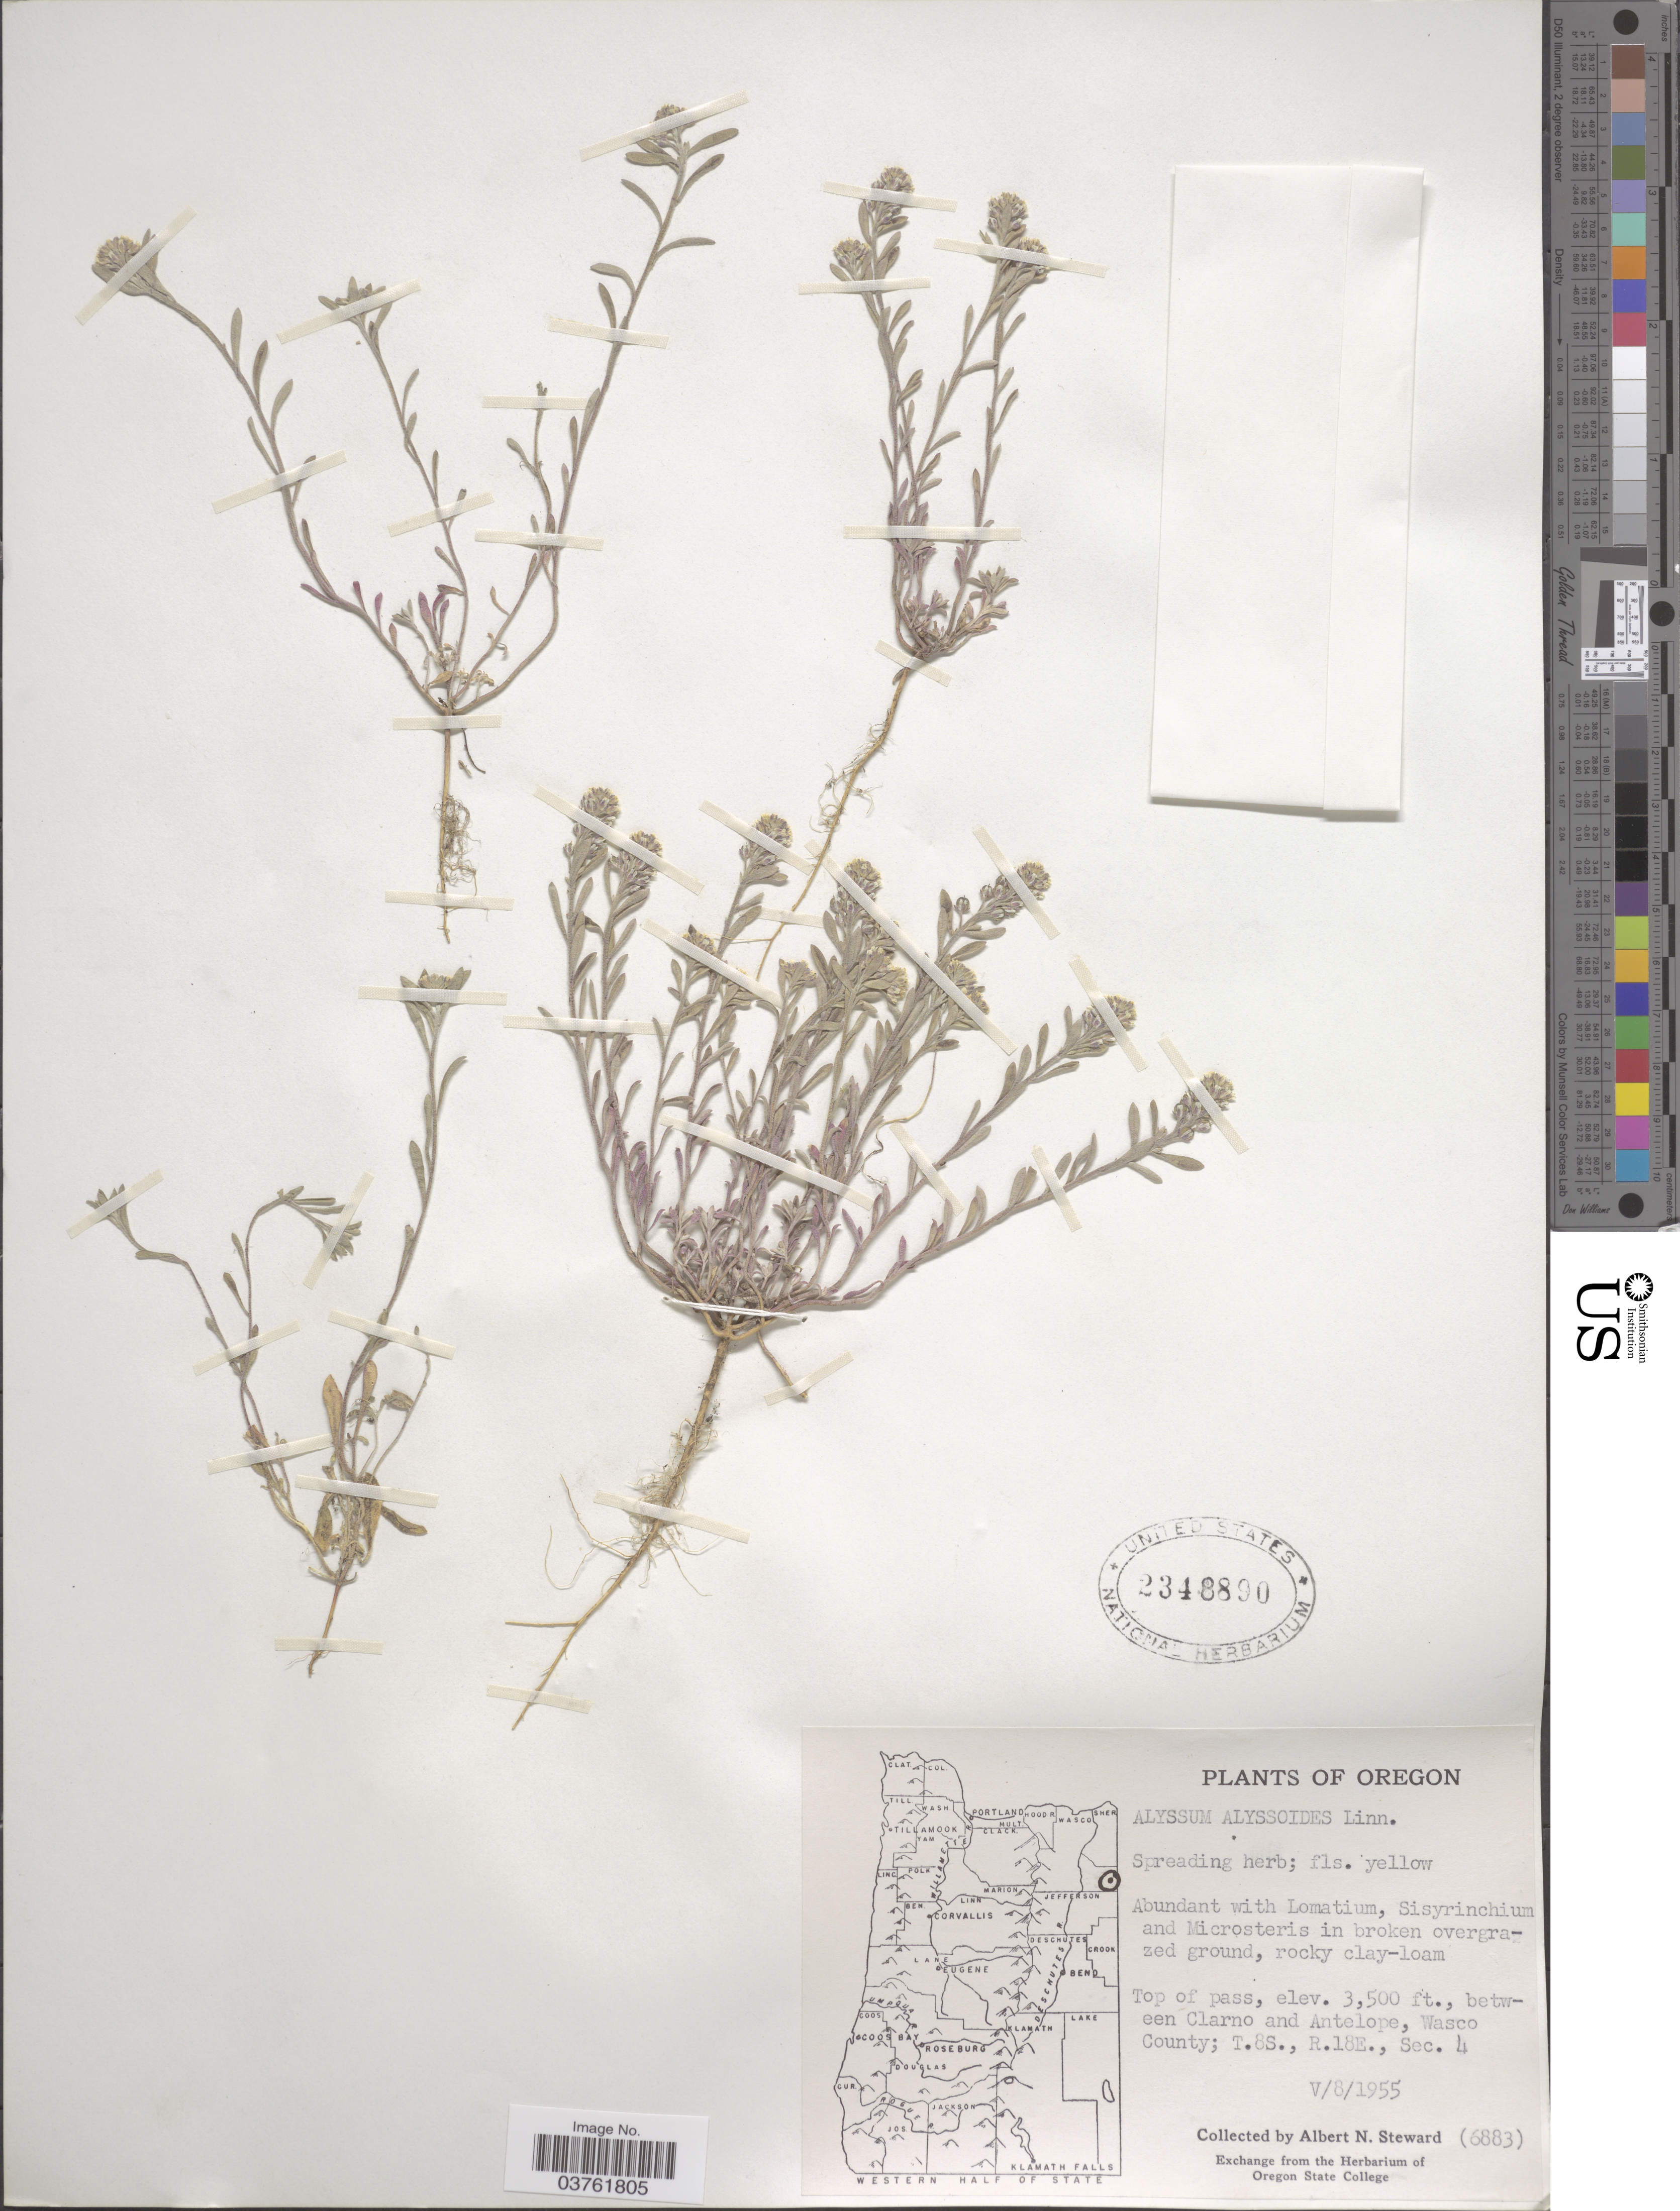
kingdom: Plantae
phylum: Tracheophyta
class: Magnoliopsida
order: Brassicales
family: Brassicaceae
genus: Alyssum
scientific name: Alyssum alyssoides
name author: (L.) L.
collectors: A. N. Steward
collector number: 6883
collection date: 1955-05-08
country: United States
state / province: Oregon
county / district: Wasco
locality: Top of pass, between Clarno and Antelope, Wasco County; T.8S., R.18E., Sec. 4.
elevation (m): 1067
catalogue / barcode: US 2348890